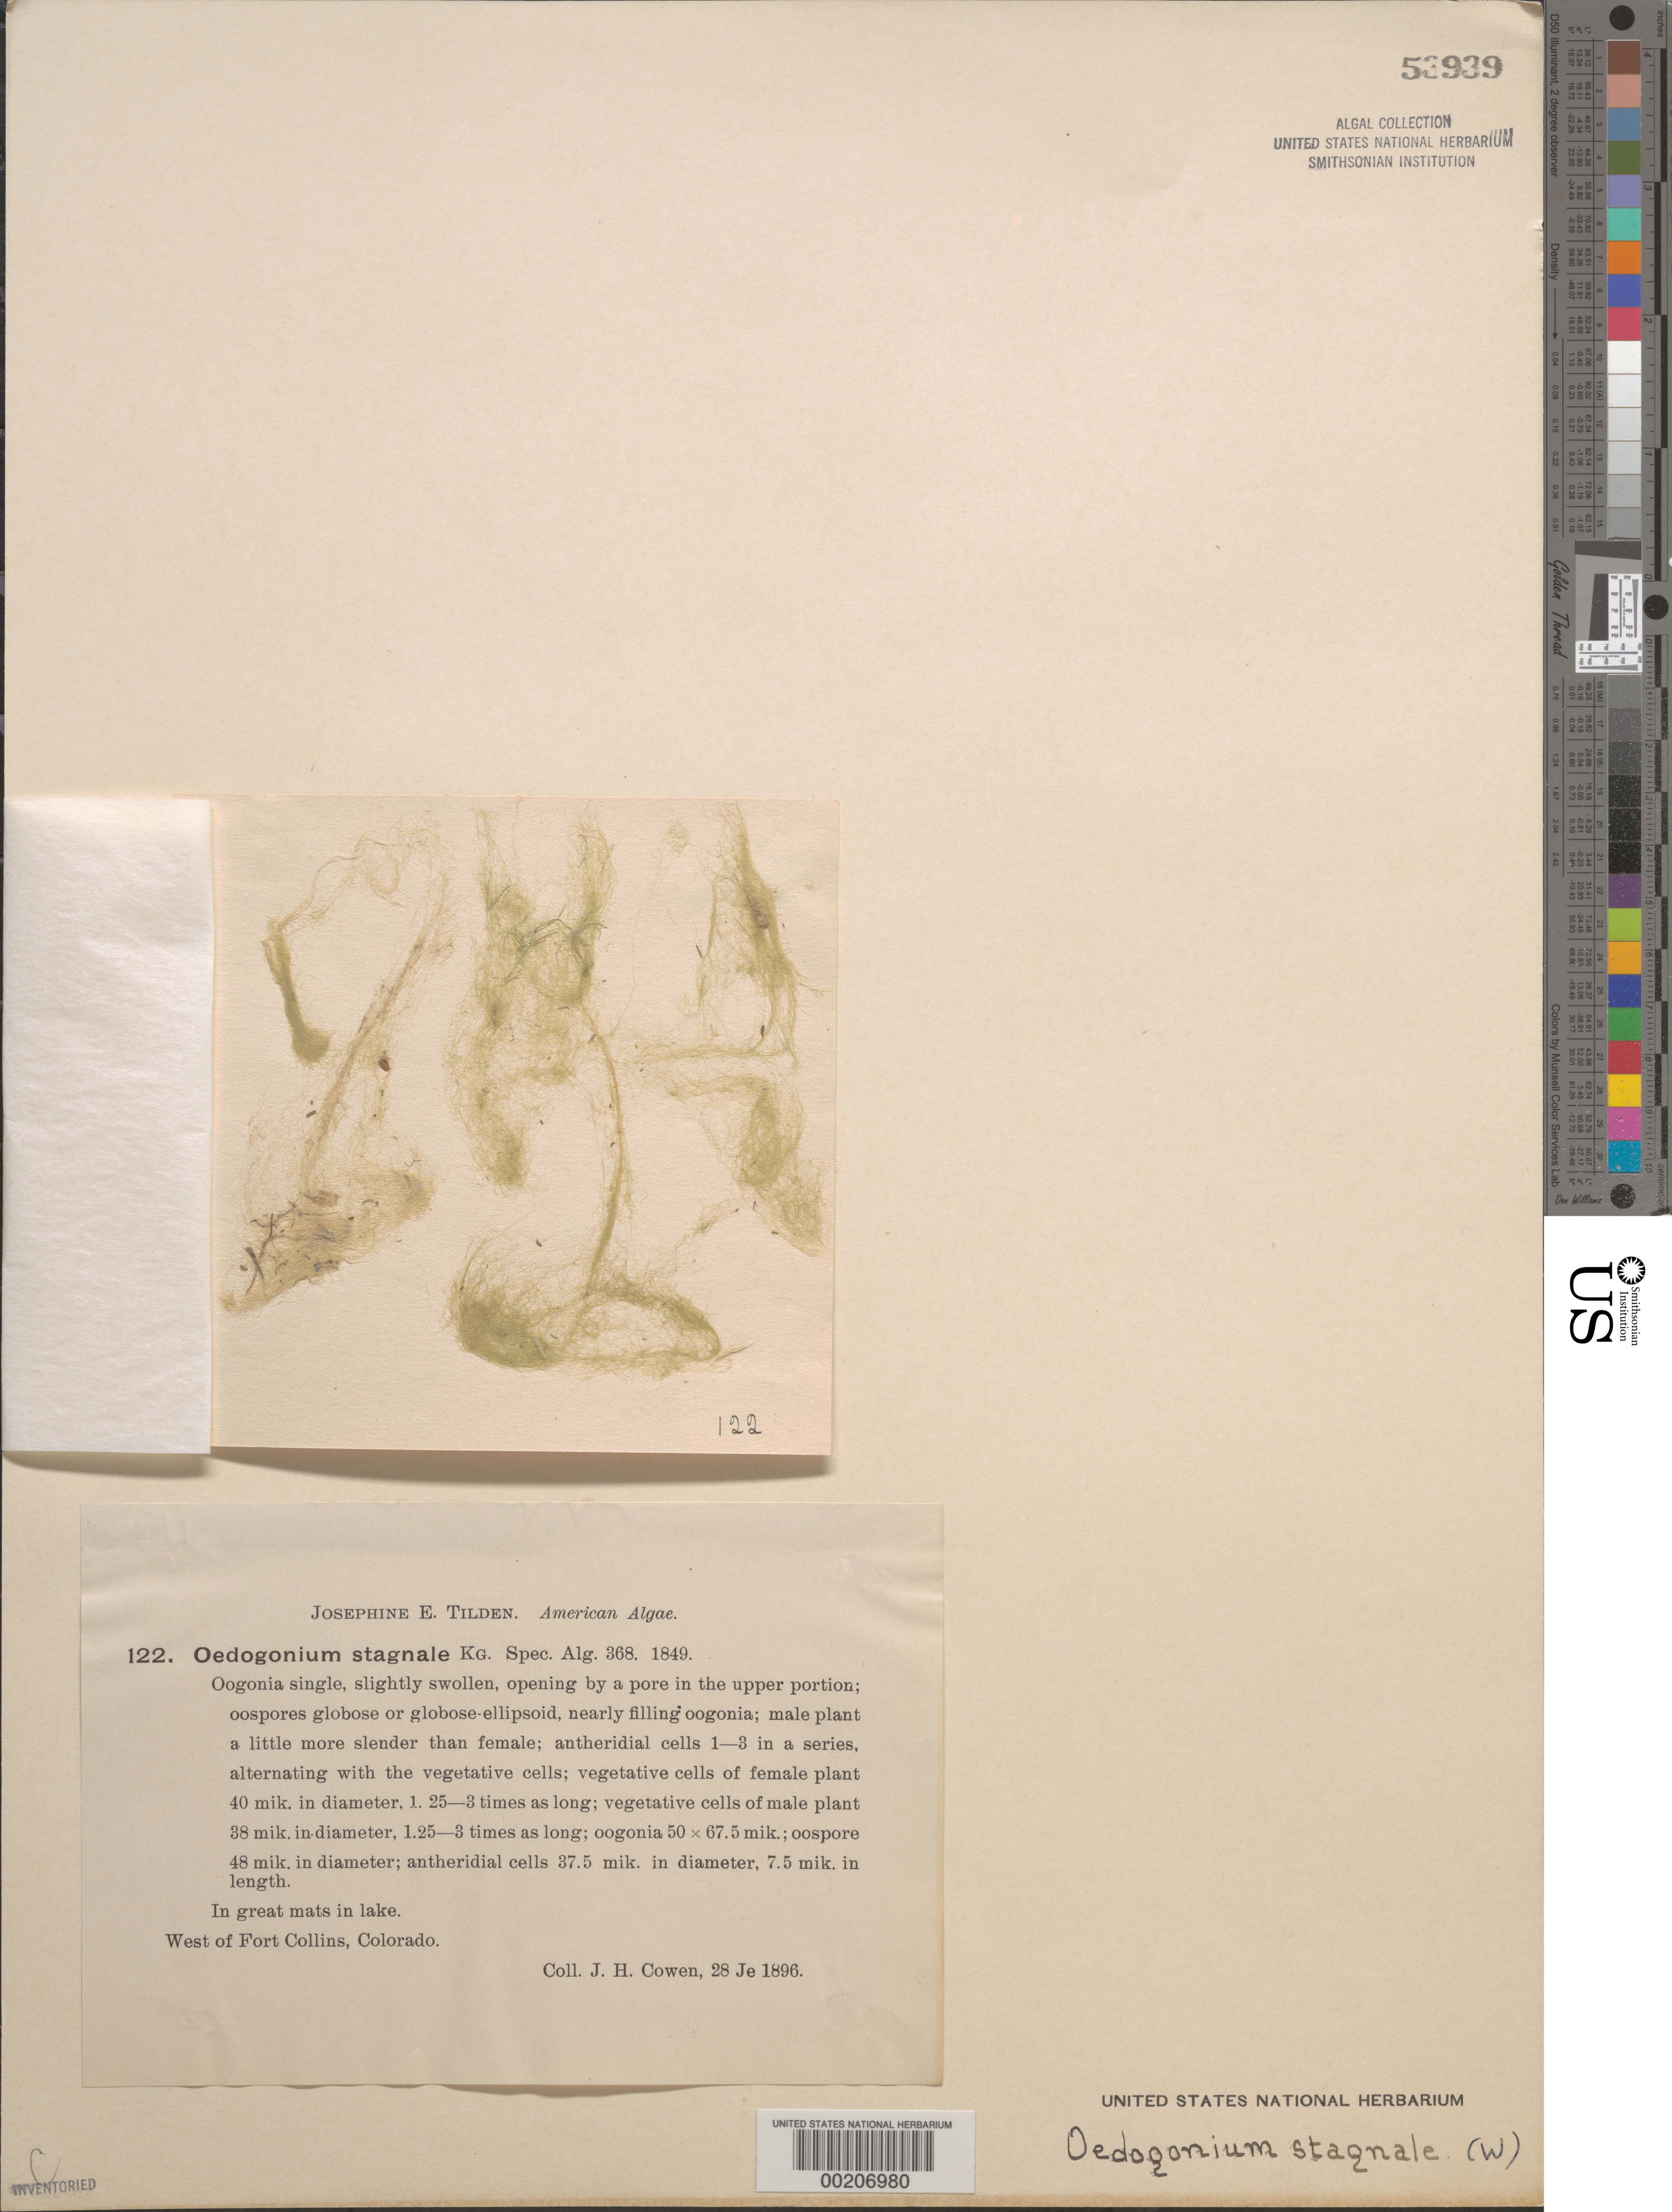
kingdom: Plantae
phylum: Chlorophyta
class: Chlorophyceae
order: Oedogoniales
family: Oedogoniaceae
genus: Oedogonium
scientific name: Oedogonium stagnale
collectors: J. H. Cowen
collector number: JET 122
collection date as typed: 28 Jun 1896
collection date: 1896-06-28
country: United States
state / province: Colorado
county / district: Larimer County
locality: West of Fort Collins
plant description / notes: Tilden, American Algae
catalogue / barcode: US 53939